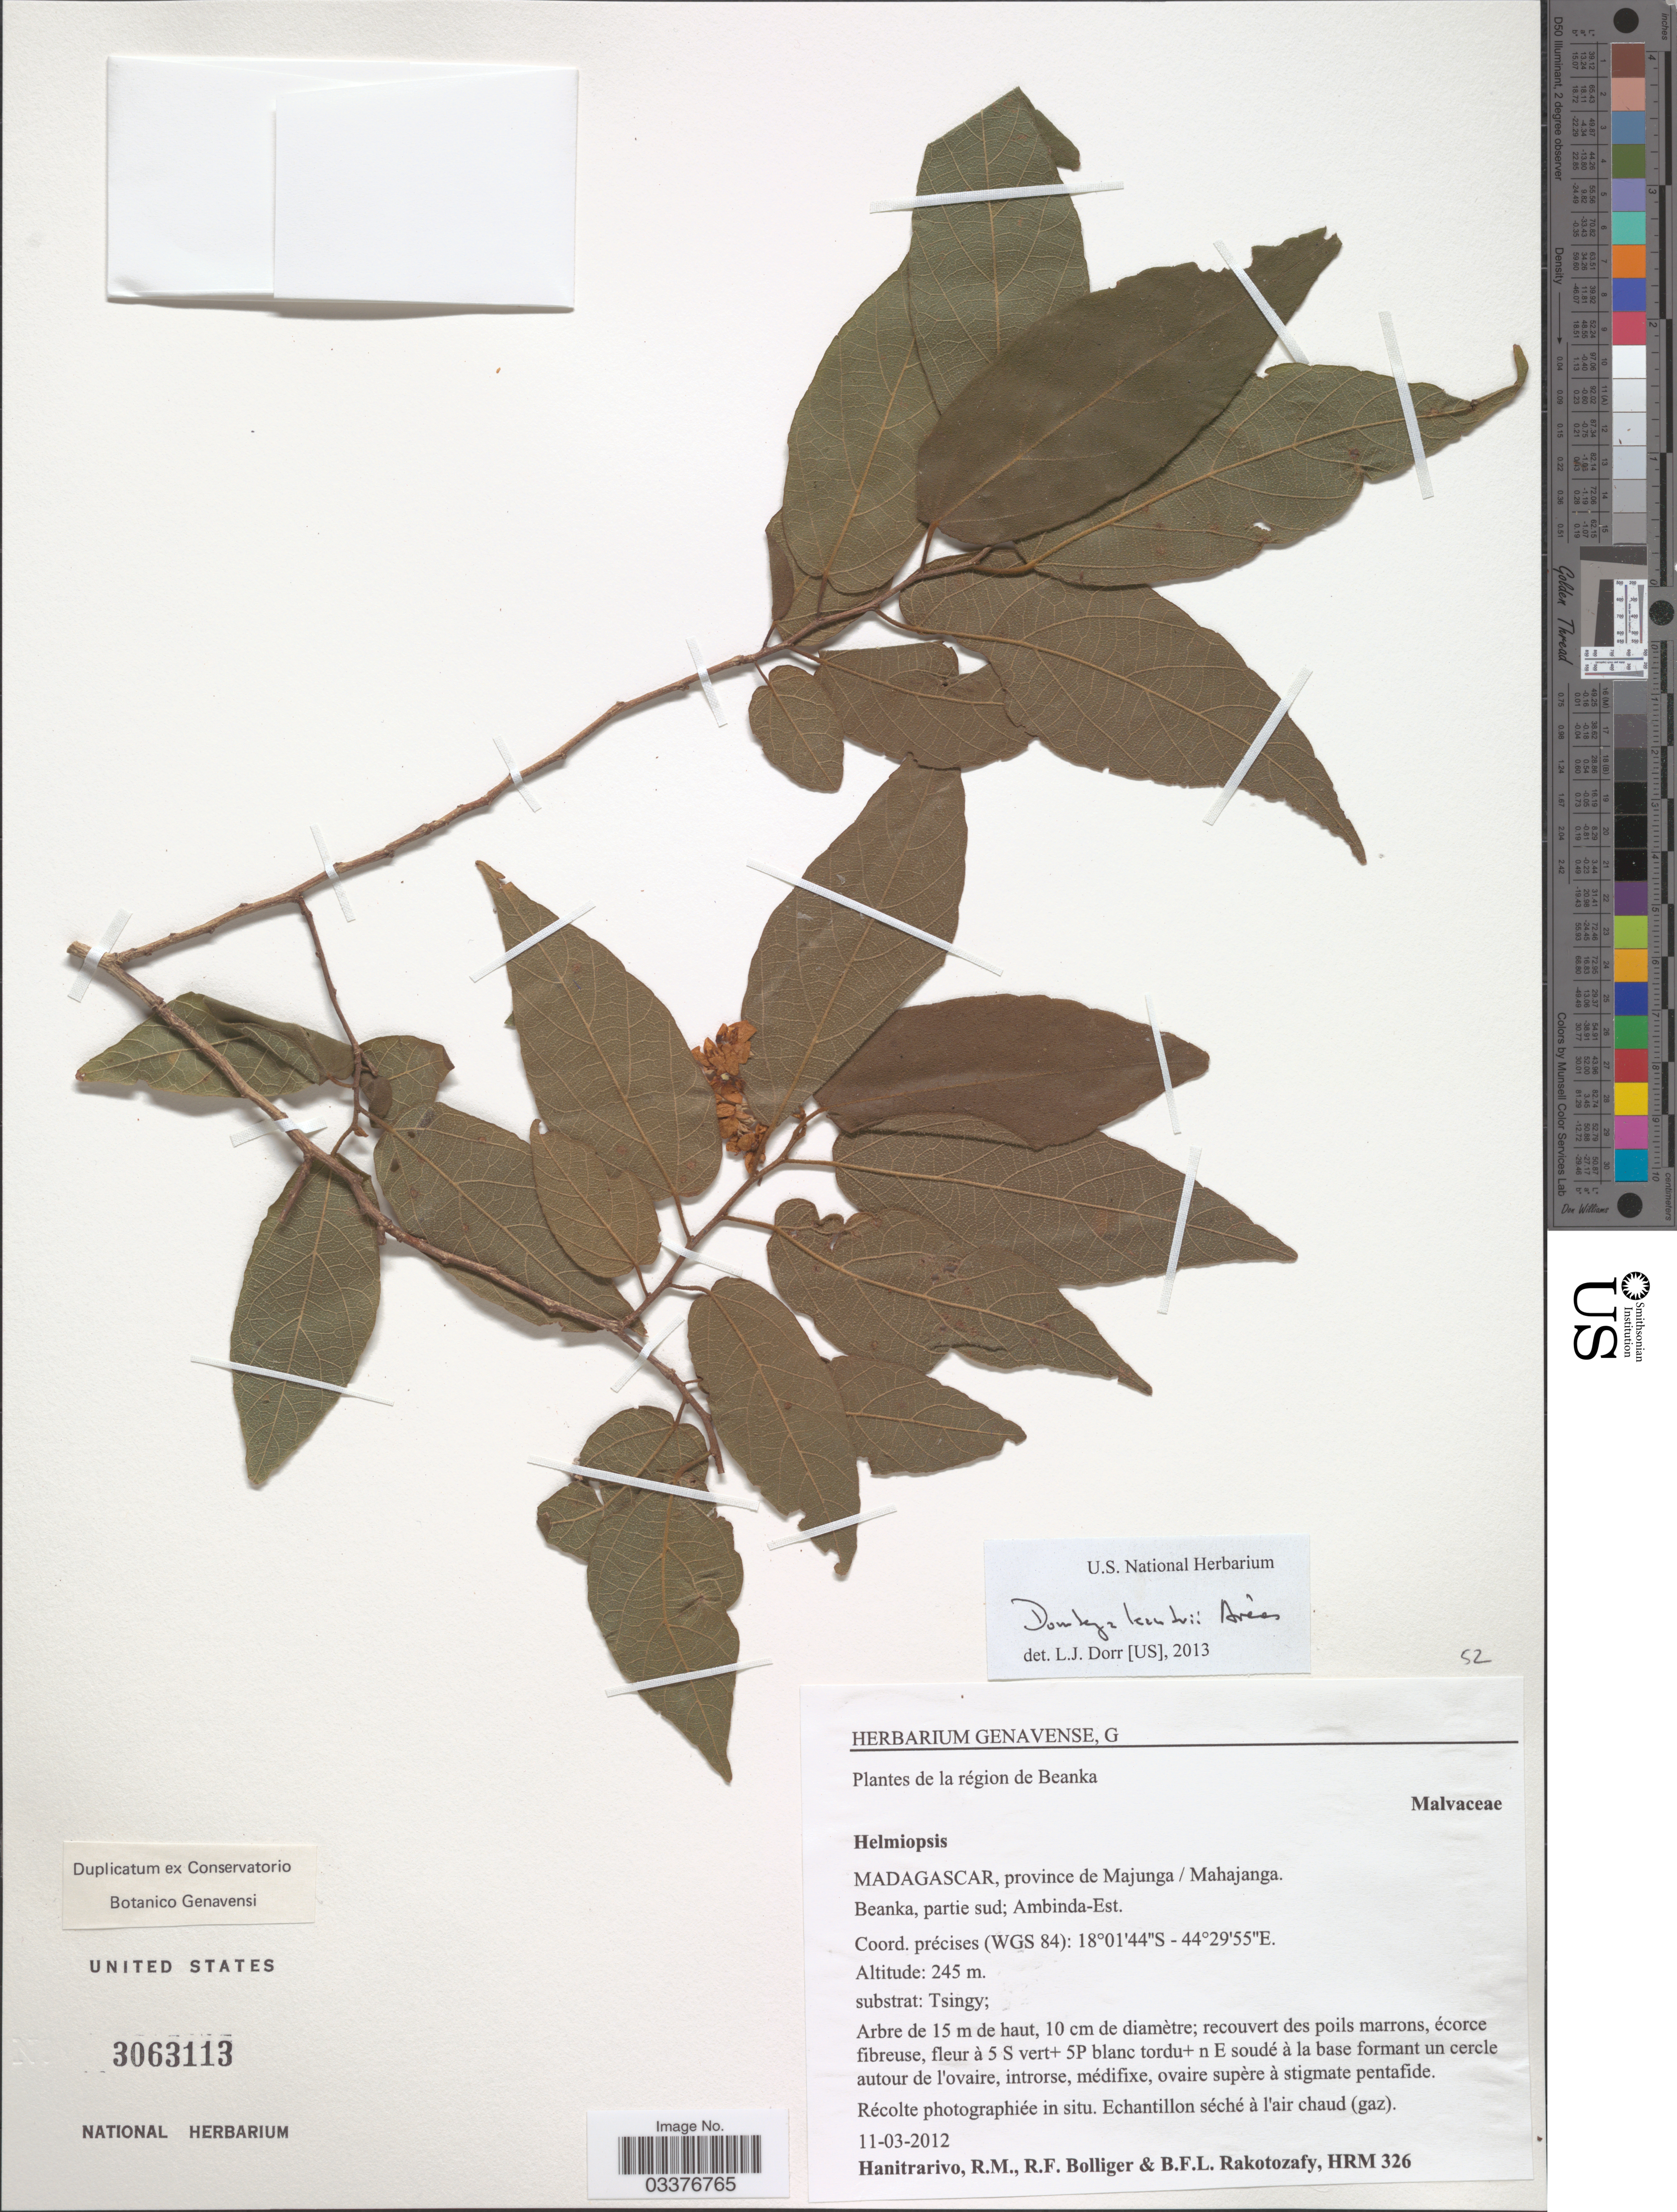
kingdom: Plantae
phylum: Tracheophyta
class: Magnoliopsida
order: Malvales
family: Malvaceae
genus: Dombeya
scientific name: Dombeya leandrii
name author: Arènes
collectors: R. Hanitrarivo, R. Bolliger & B. Rakotozafy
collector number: HRM 326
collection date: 2012-03-11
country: Madagascar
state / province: Melaky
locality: La région de Beanka. Province de Majunga / Mahajanga. Beanka, partie sud; Ambinda-Est. Substrat: Tsingy.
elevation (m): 245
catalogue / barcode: US 3063113